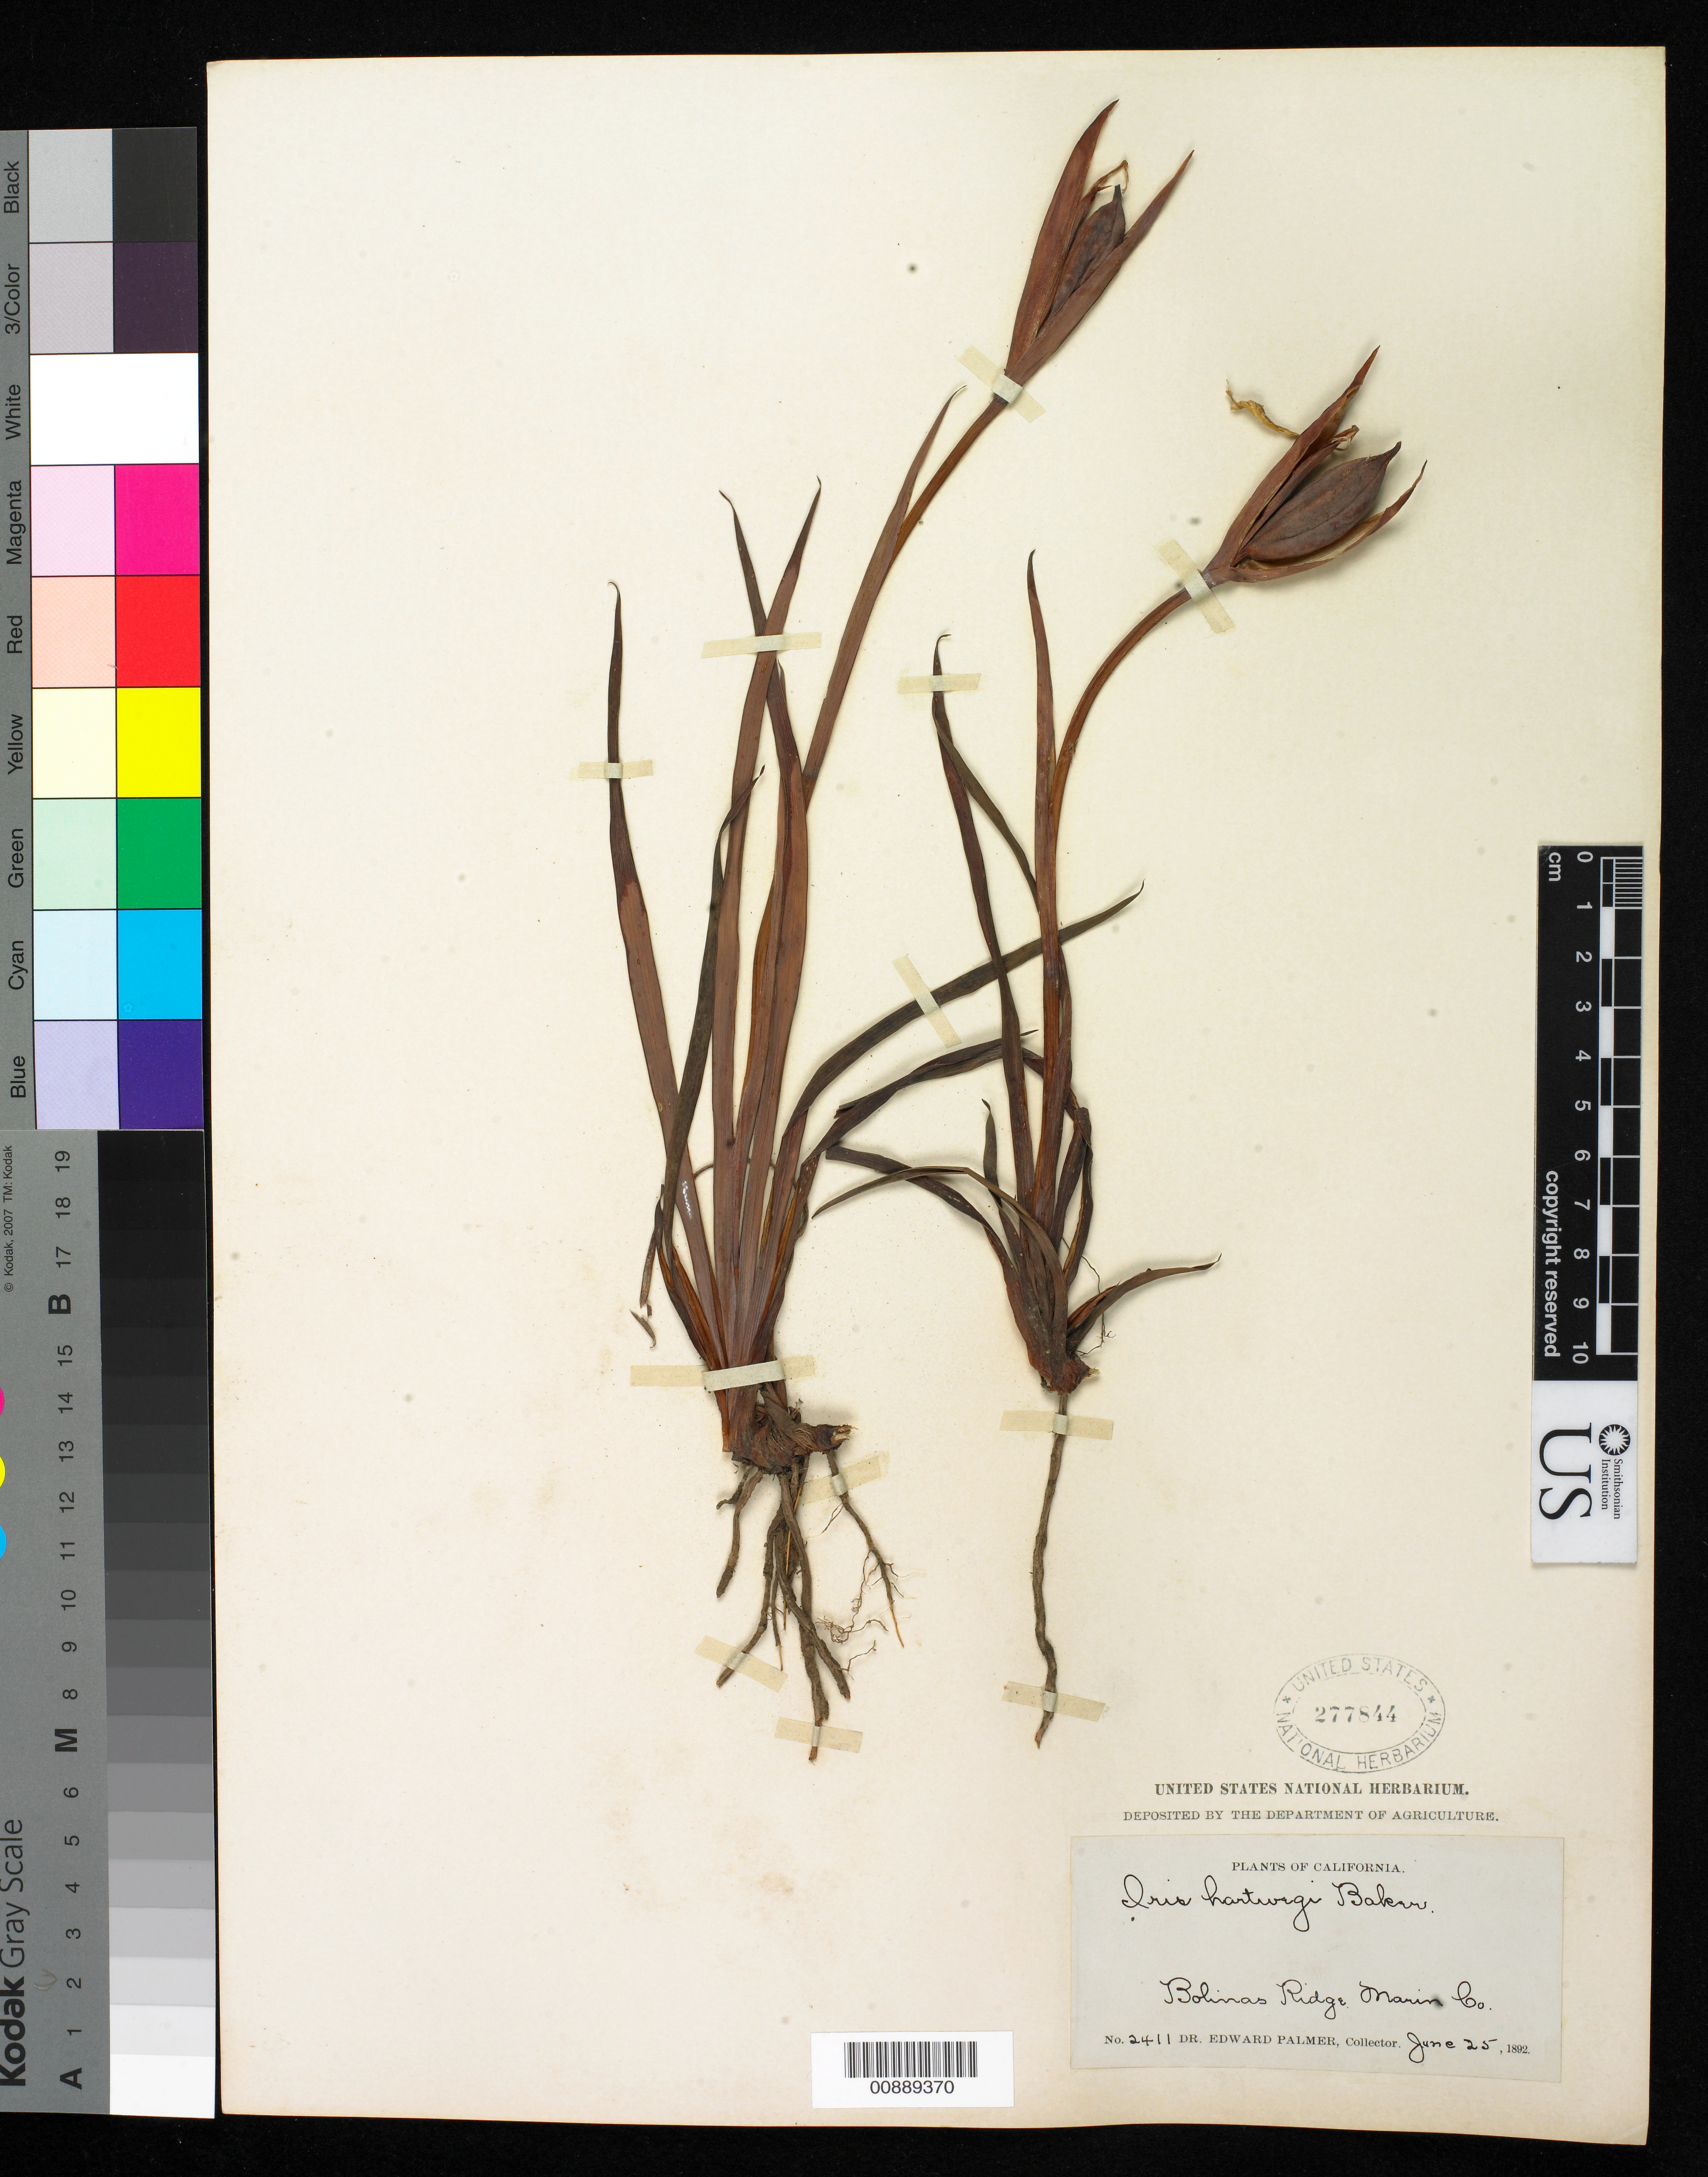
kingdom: Plantae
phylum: Tracheophyta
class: Liliopsida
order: Asparagales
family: Iridaceae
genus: Iris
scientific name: Iris hartwegii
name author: Baker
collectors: E. Palmer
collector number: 2411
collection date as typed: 25 Jun 1892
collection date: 1892-06-25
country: United States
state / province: California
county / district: Marin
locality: Bolinas Ridge, Marin County, California.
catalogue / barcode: US 277844